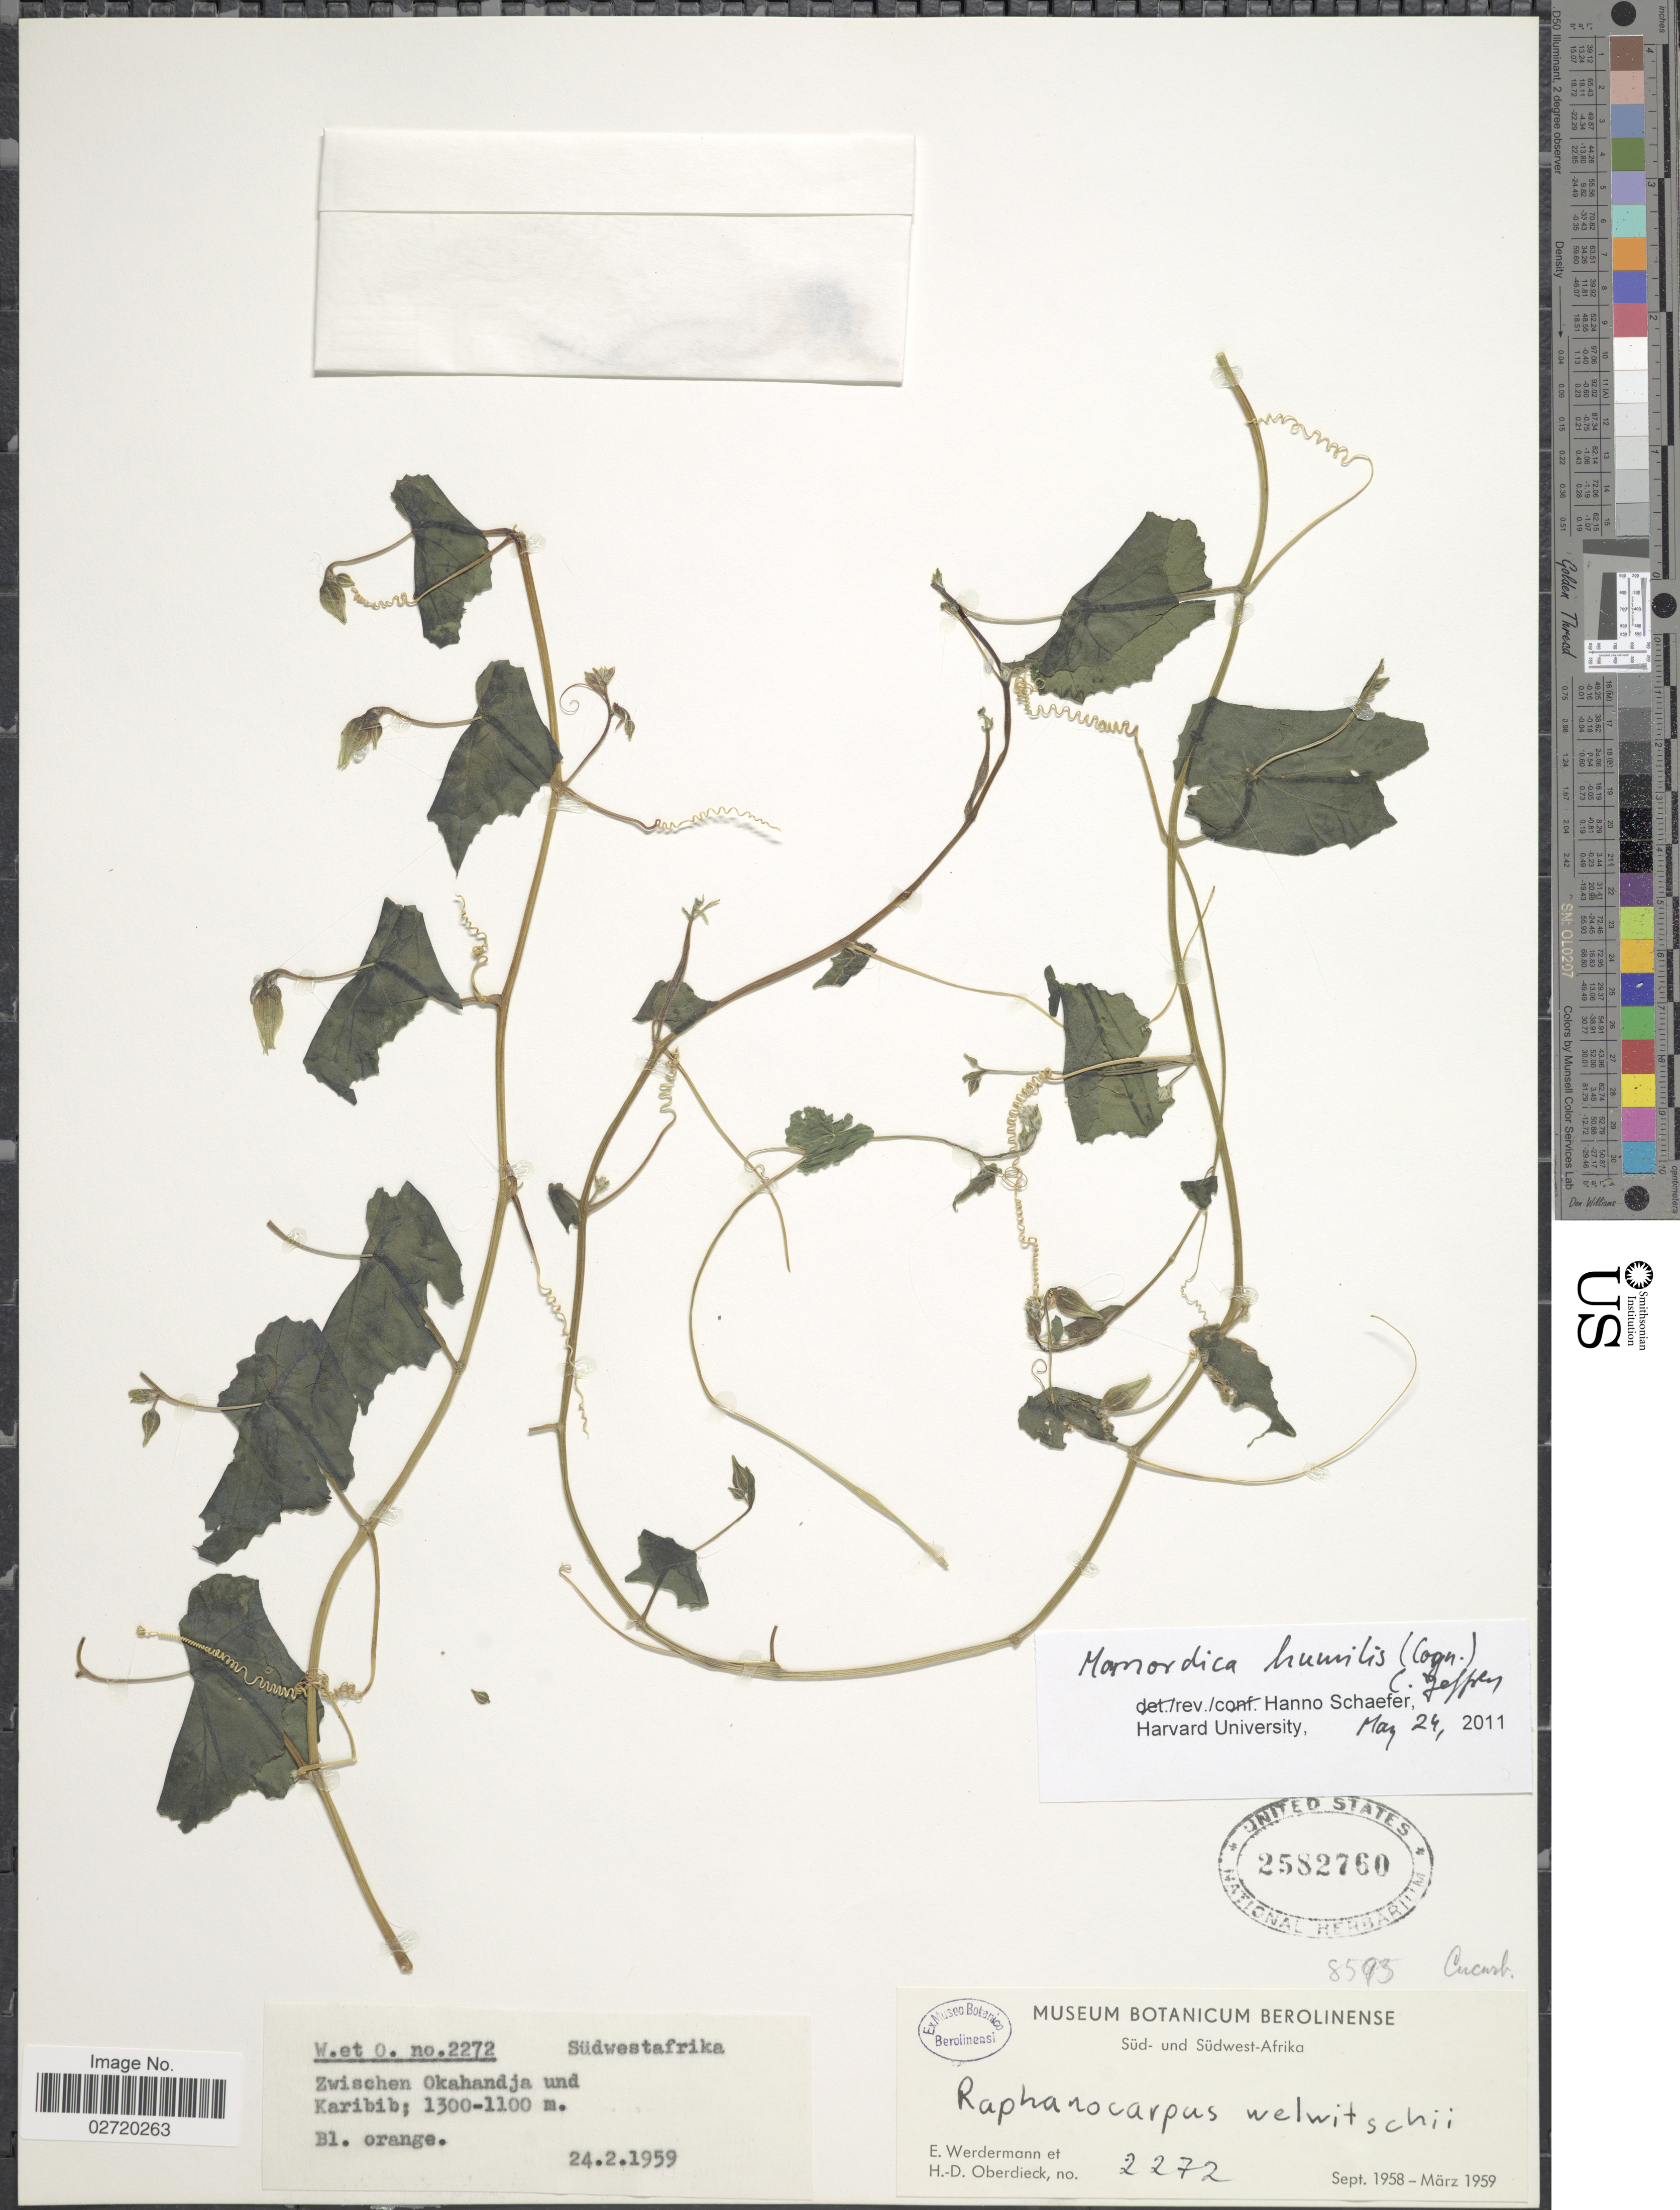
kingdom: Plantae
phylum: Tracheophyta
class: Magnoliopsida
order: Cucurbitales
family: Cucurbitaceae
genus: Momordica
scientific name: Momordica humilis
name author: (Cogn. ex Schinz) C. Jeffrey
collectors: E. Werdermann & H. Oberdieck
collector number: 2272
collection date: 1958-09/1959-03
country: Namibia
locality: Sudwestafrika, Zwischen Okahandja und Karibib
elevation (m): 1100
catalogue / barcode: US 2582760